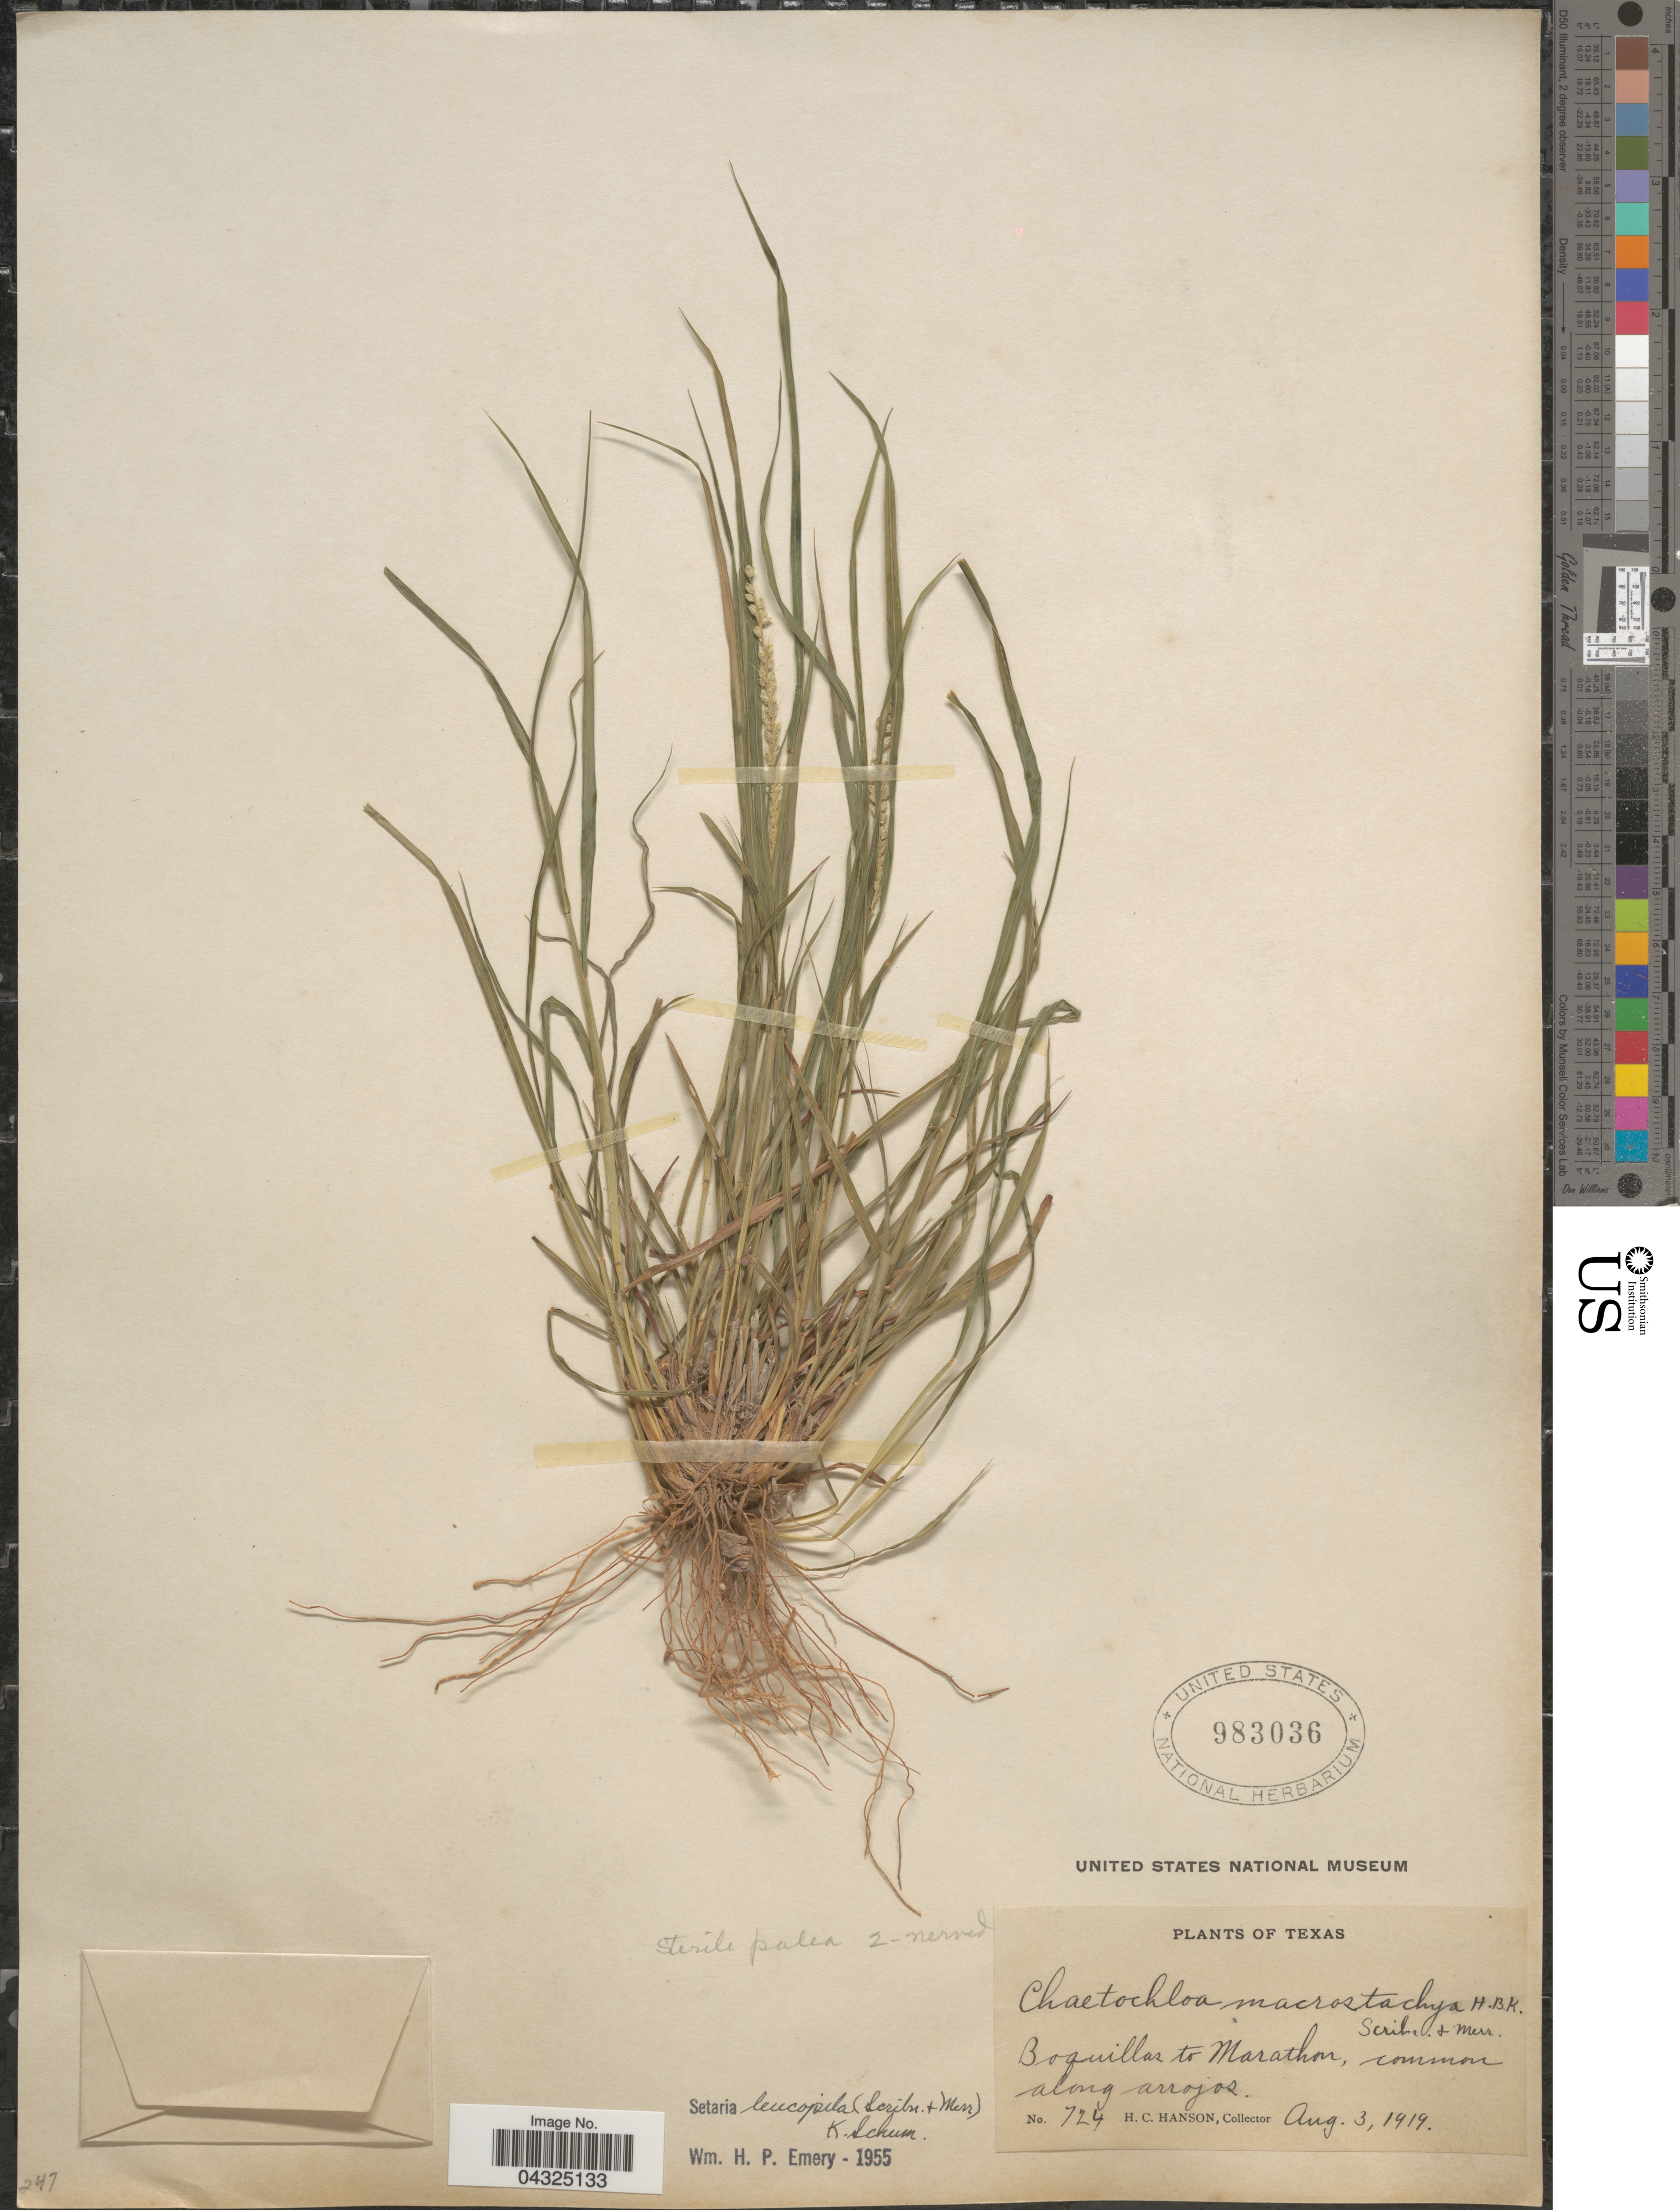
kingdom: Plantae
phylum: Tracheophyta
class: Liliopsida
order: Poales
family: Poaceae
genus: Setaria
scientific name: Setaria leucopila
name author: (Scribn. & Merr.) K. Schum.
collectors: H. Hanson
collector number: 724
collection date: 1919-08-03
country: United States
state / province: Texas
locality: Boquillas to Marathon, common along arrojos.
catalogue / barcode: US 983036